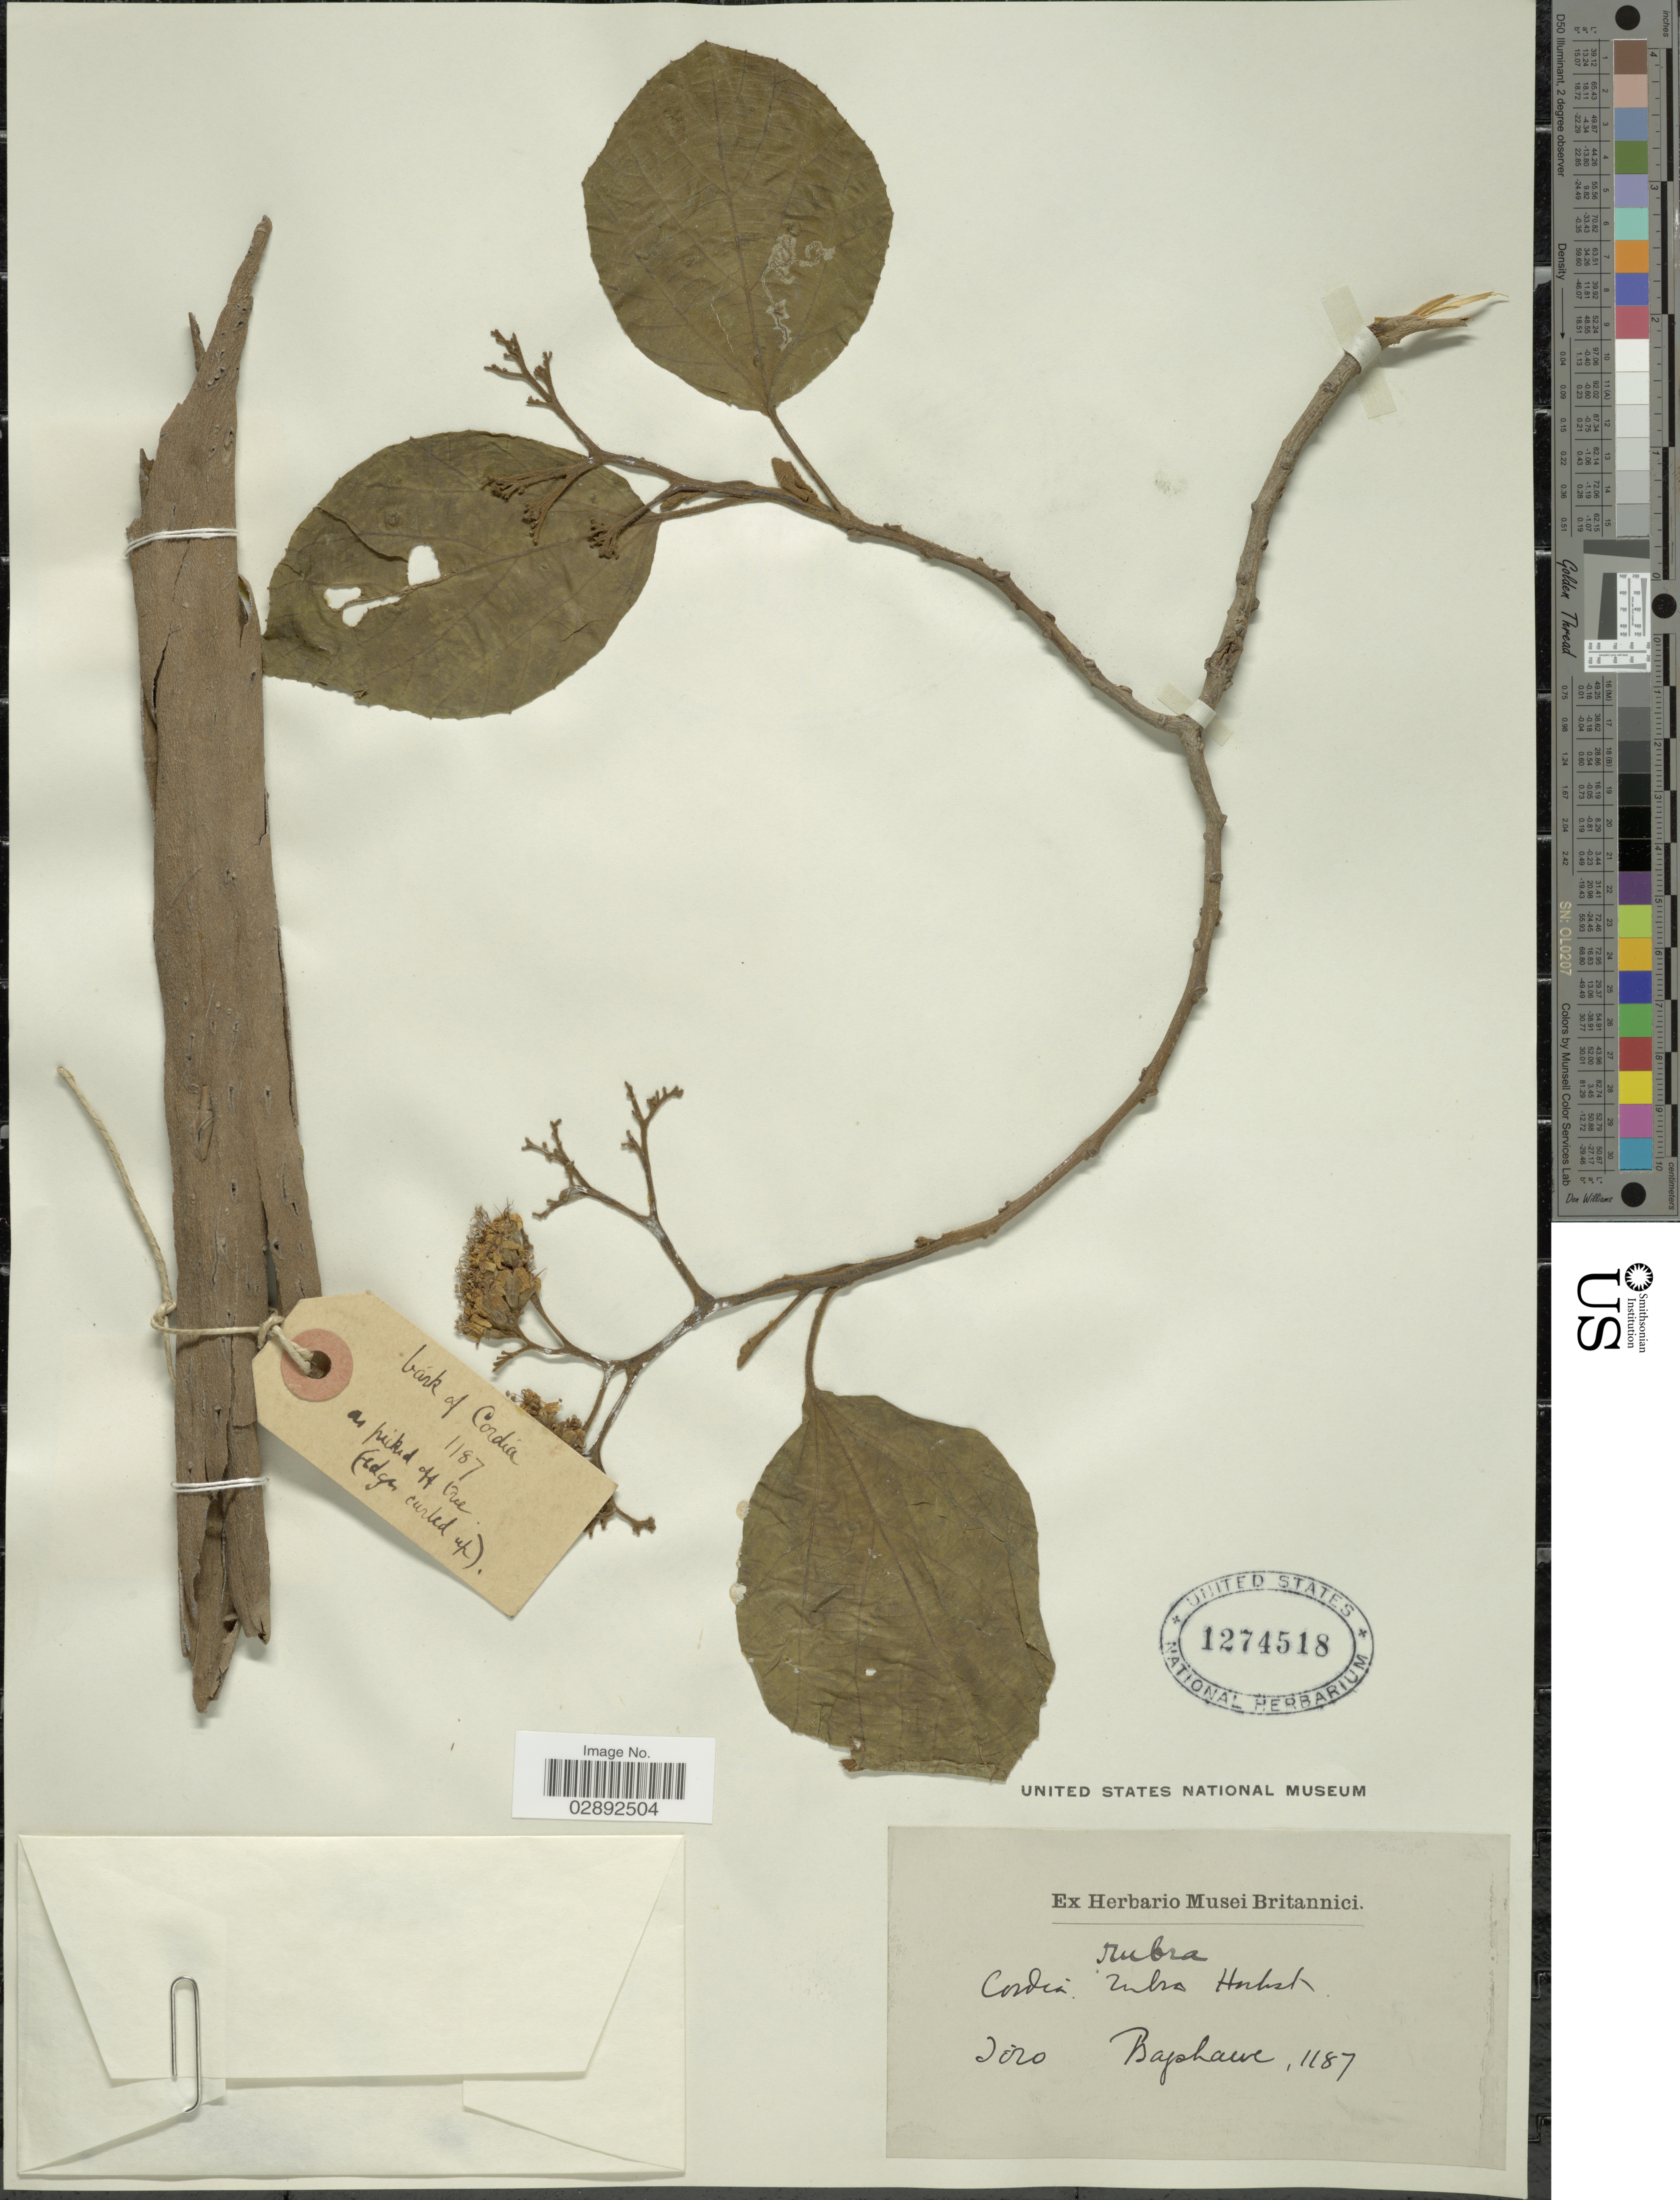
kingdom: Plantae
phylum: Tracheophyta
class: Magnoliopsida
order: Boraginales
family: Cordiaceae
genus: Cordia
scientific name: Cordia rubra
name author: Hochst. ex A. Rich.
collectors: Bagshawe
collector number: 1187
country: Uganda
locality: Toro.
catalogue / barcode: US 1274518